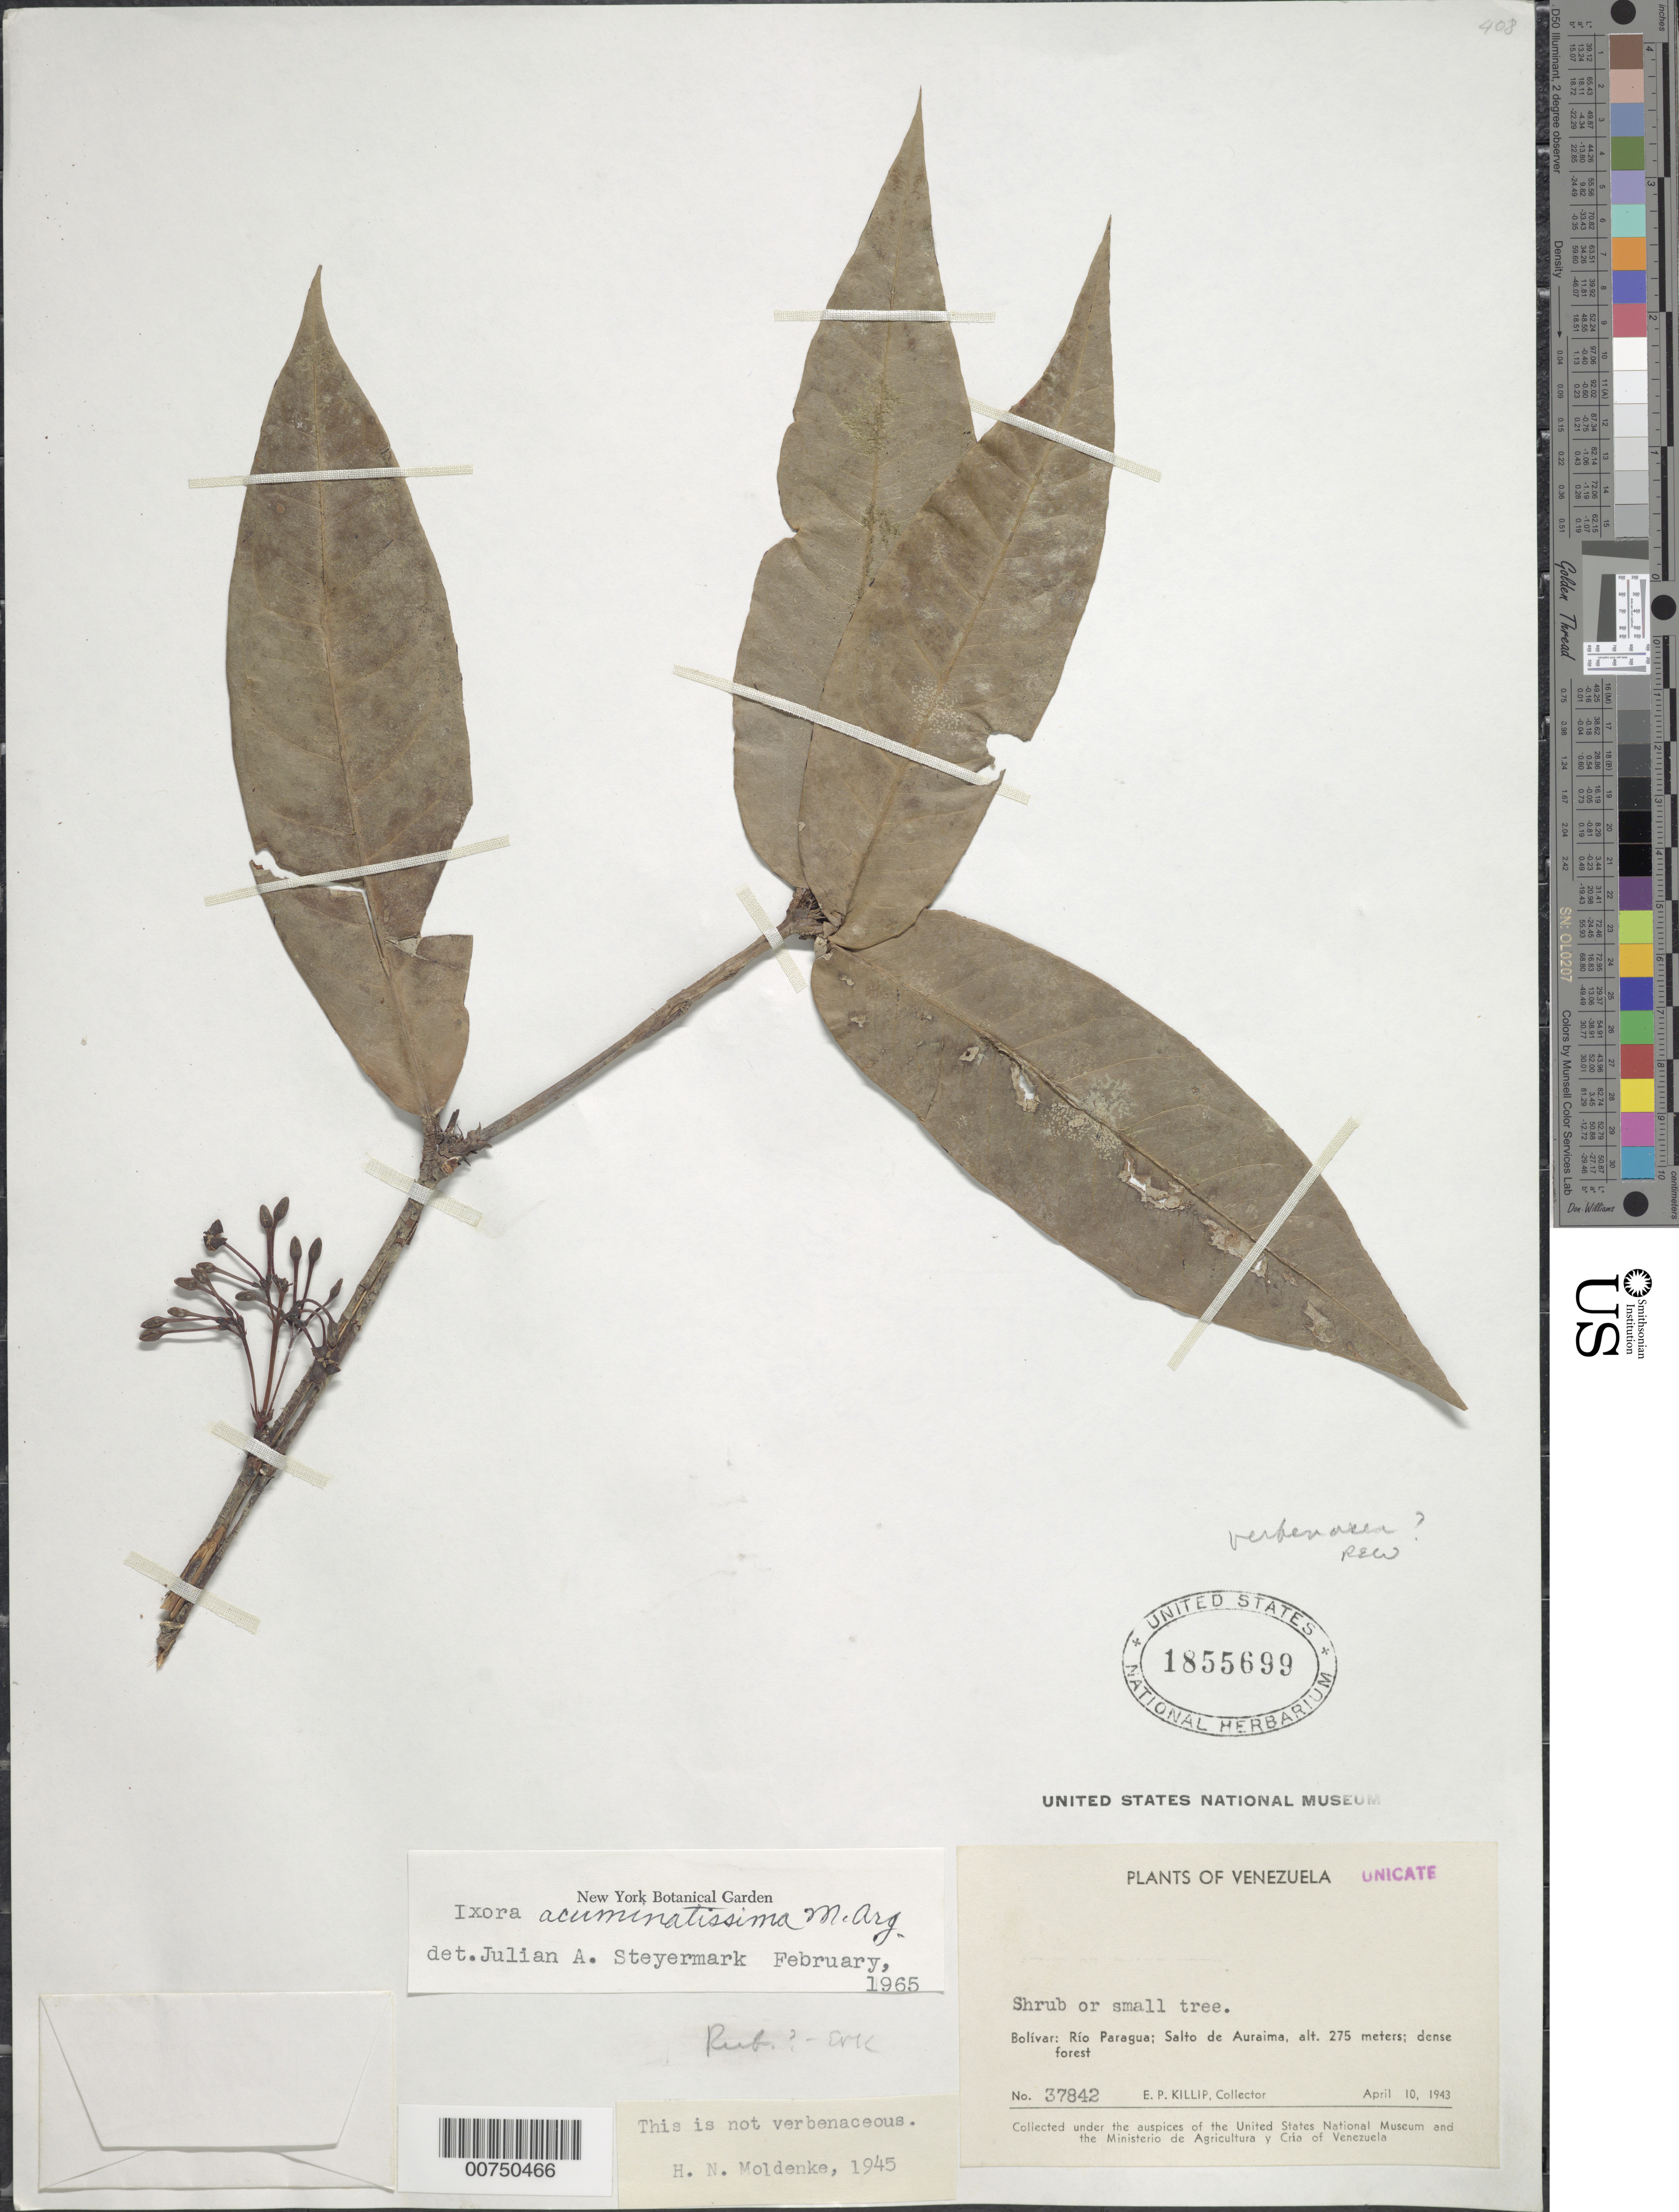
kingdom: Plantae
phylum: Tracheophyta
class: Magnoliopsida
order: Gentianales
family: Rubiaceae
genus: Ixora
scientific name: Ixora acuminatissima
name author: Müll. Arg.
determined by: Steyermark, Julian A., (VEN)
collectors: E. P. Killip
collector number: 37842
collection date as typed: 10-Apr-43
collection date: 1943-04-10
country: Venezuela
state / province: Bolívar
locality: Río Paragua, Salto Auraima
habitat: Dense forest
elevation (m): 275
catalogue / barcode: US 1855699